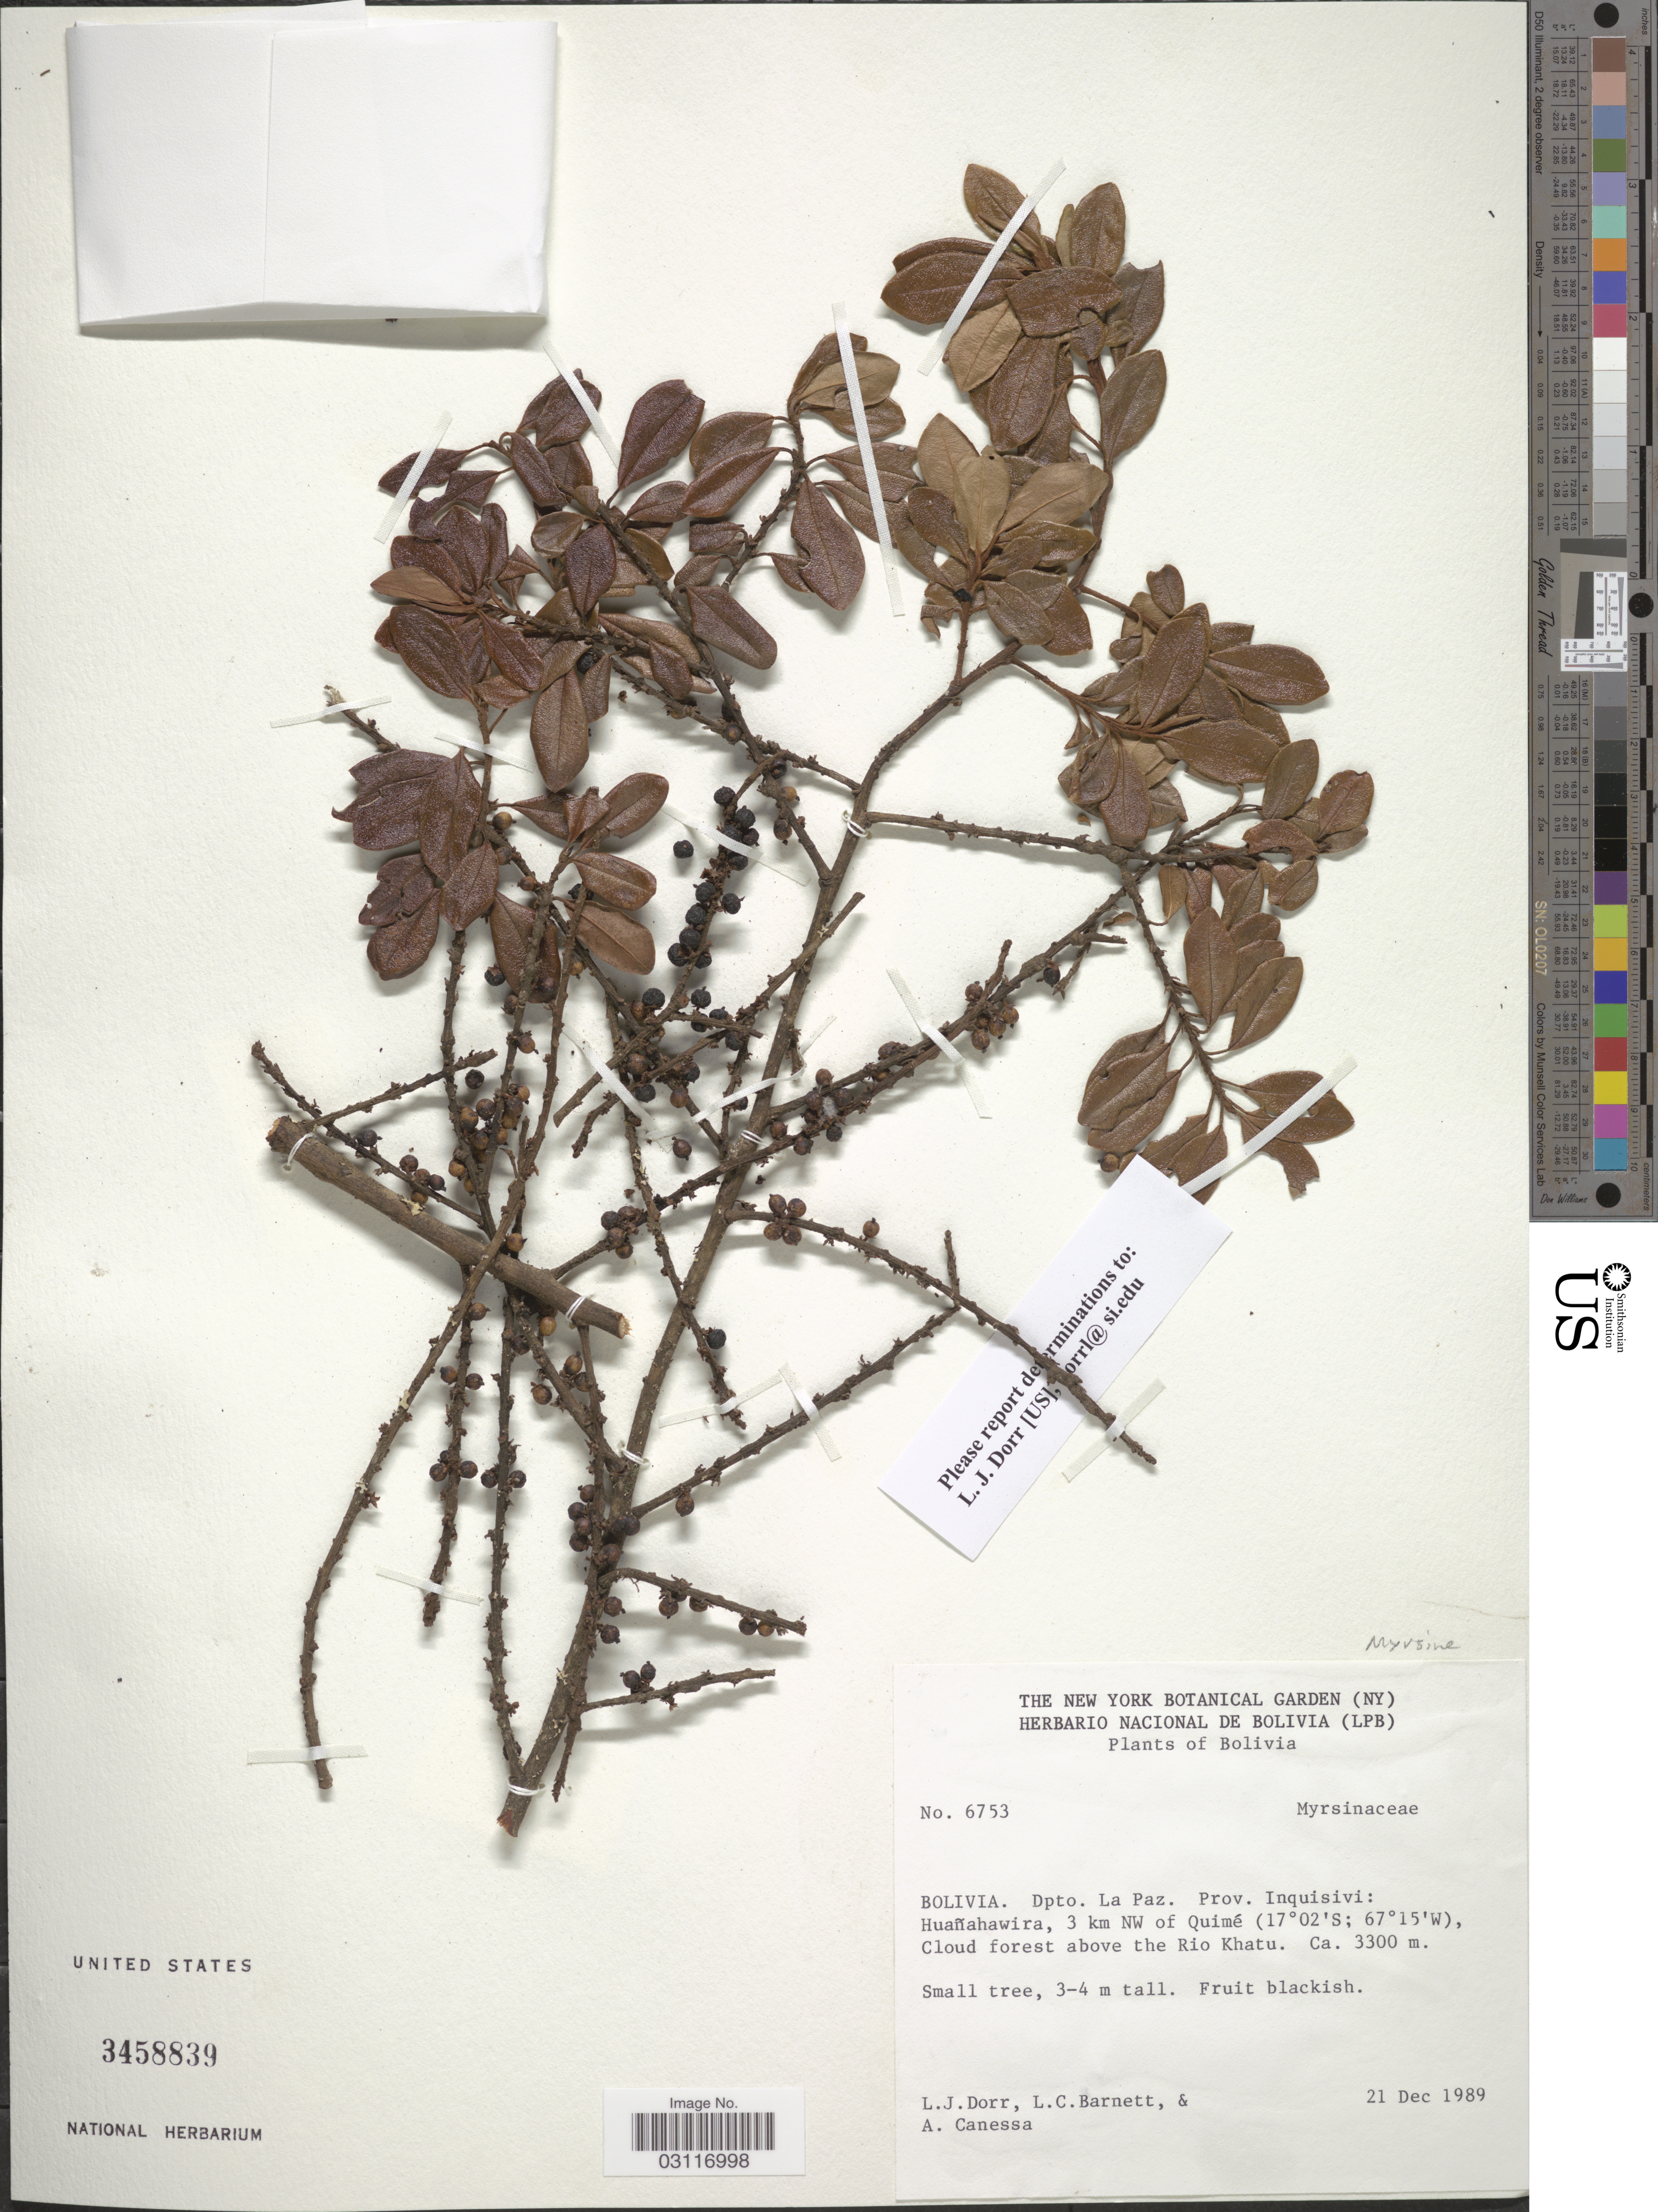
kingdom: Plantae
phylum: Tracheophyta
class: Magnoliopsida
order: Ericales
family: Primulaceae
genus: Myrsine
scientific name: Myrsine sp.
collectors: L. J. Dorr, L. C. Barnett & A. Canessa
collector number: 6753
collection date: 1989-12-21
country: Bolivia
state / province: La Paz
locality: Dpto. La Paz. Prov. Inquisivi: Huañahawira, 3 km NW of Quimé. Cloud forest above the Rio Khatu.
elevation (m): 3300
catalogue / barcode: US 3458839